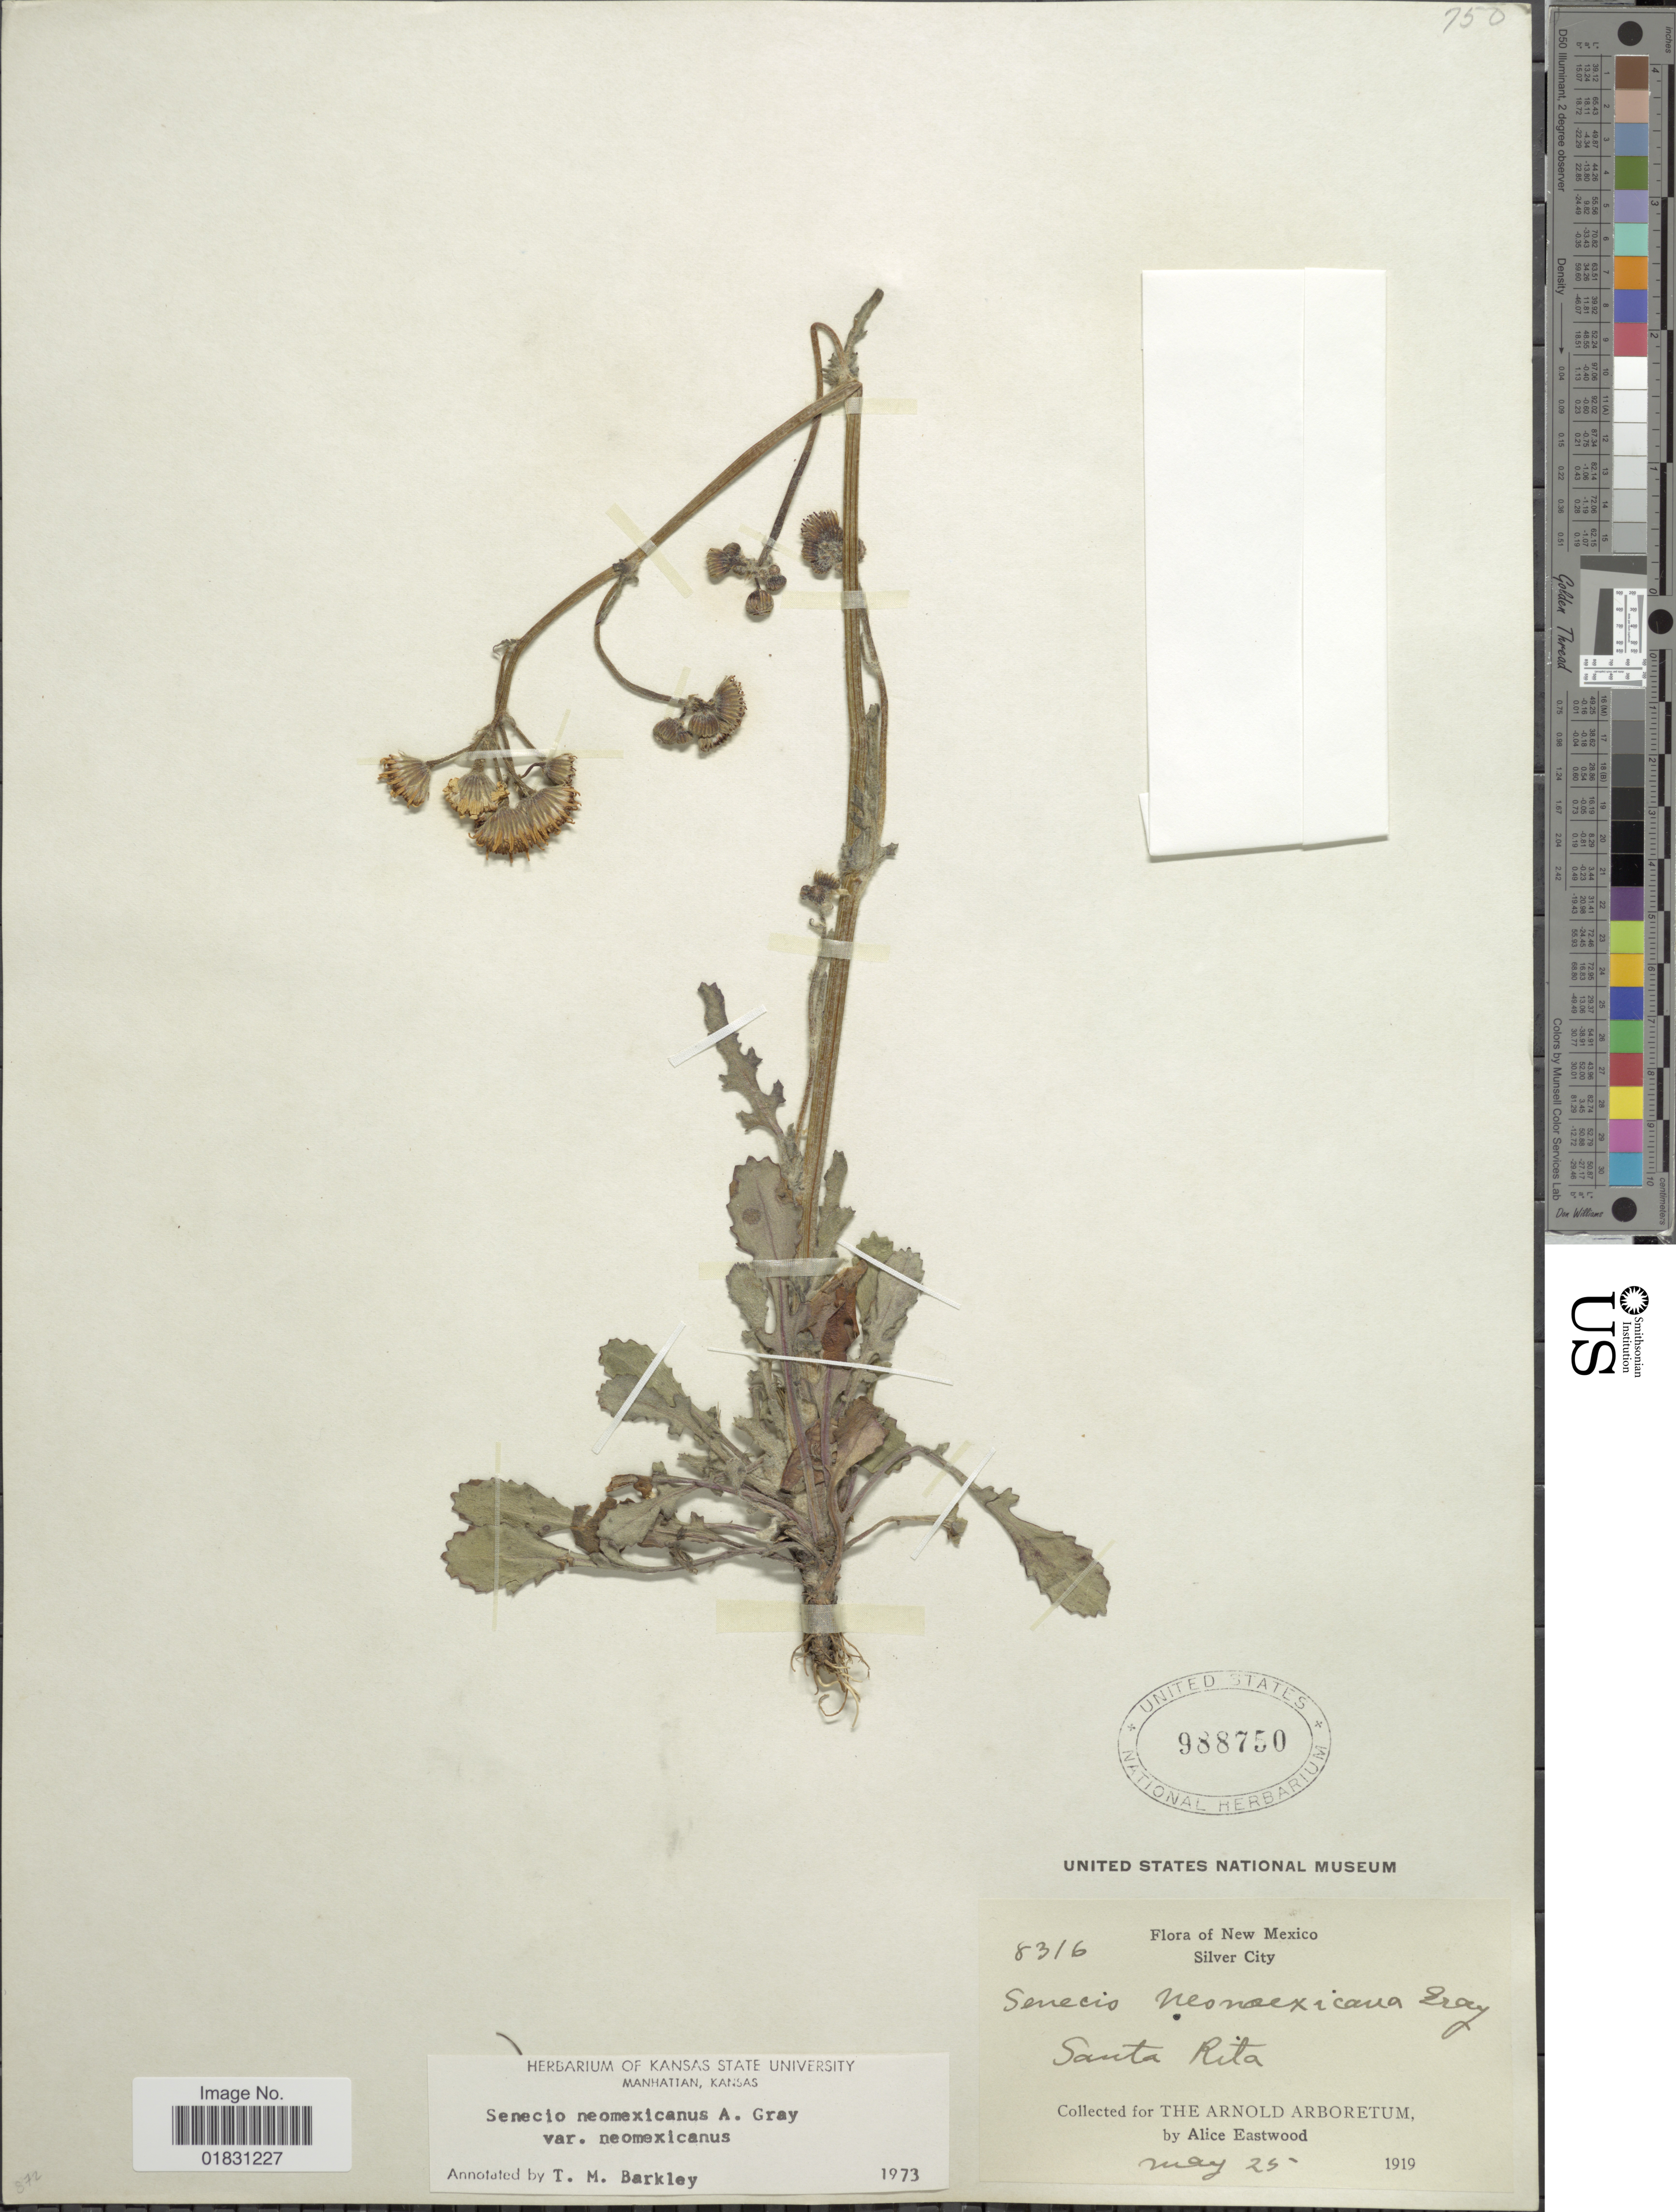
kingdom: Plantae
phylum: Tracheophyta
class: Magnoliopsida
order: Asterales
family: Asteraceae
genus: Packera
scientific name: Packera neomexicana var. neomexicana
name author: (A. Gray) W.A. Weber & Á. Löve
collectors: A. Eastwood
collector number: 8316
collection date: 1919-05-25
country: United States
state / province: New Mexico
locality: Silver City, Santa Rita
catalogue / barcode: US 988750